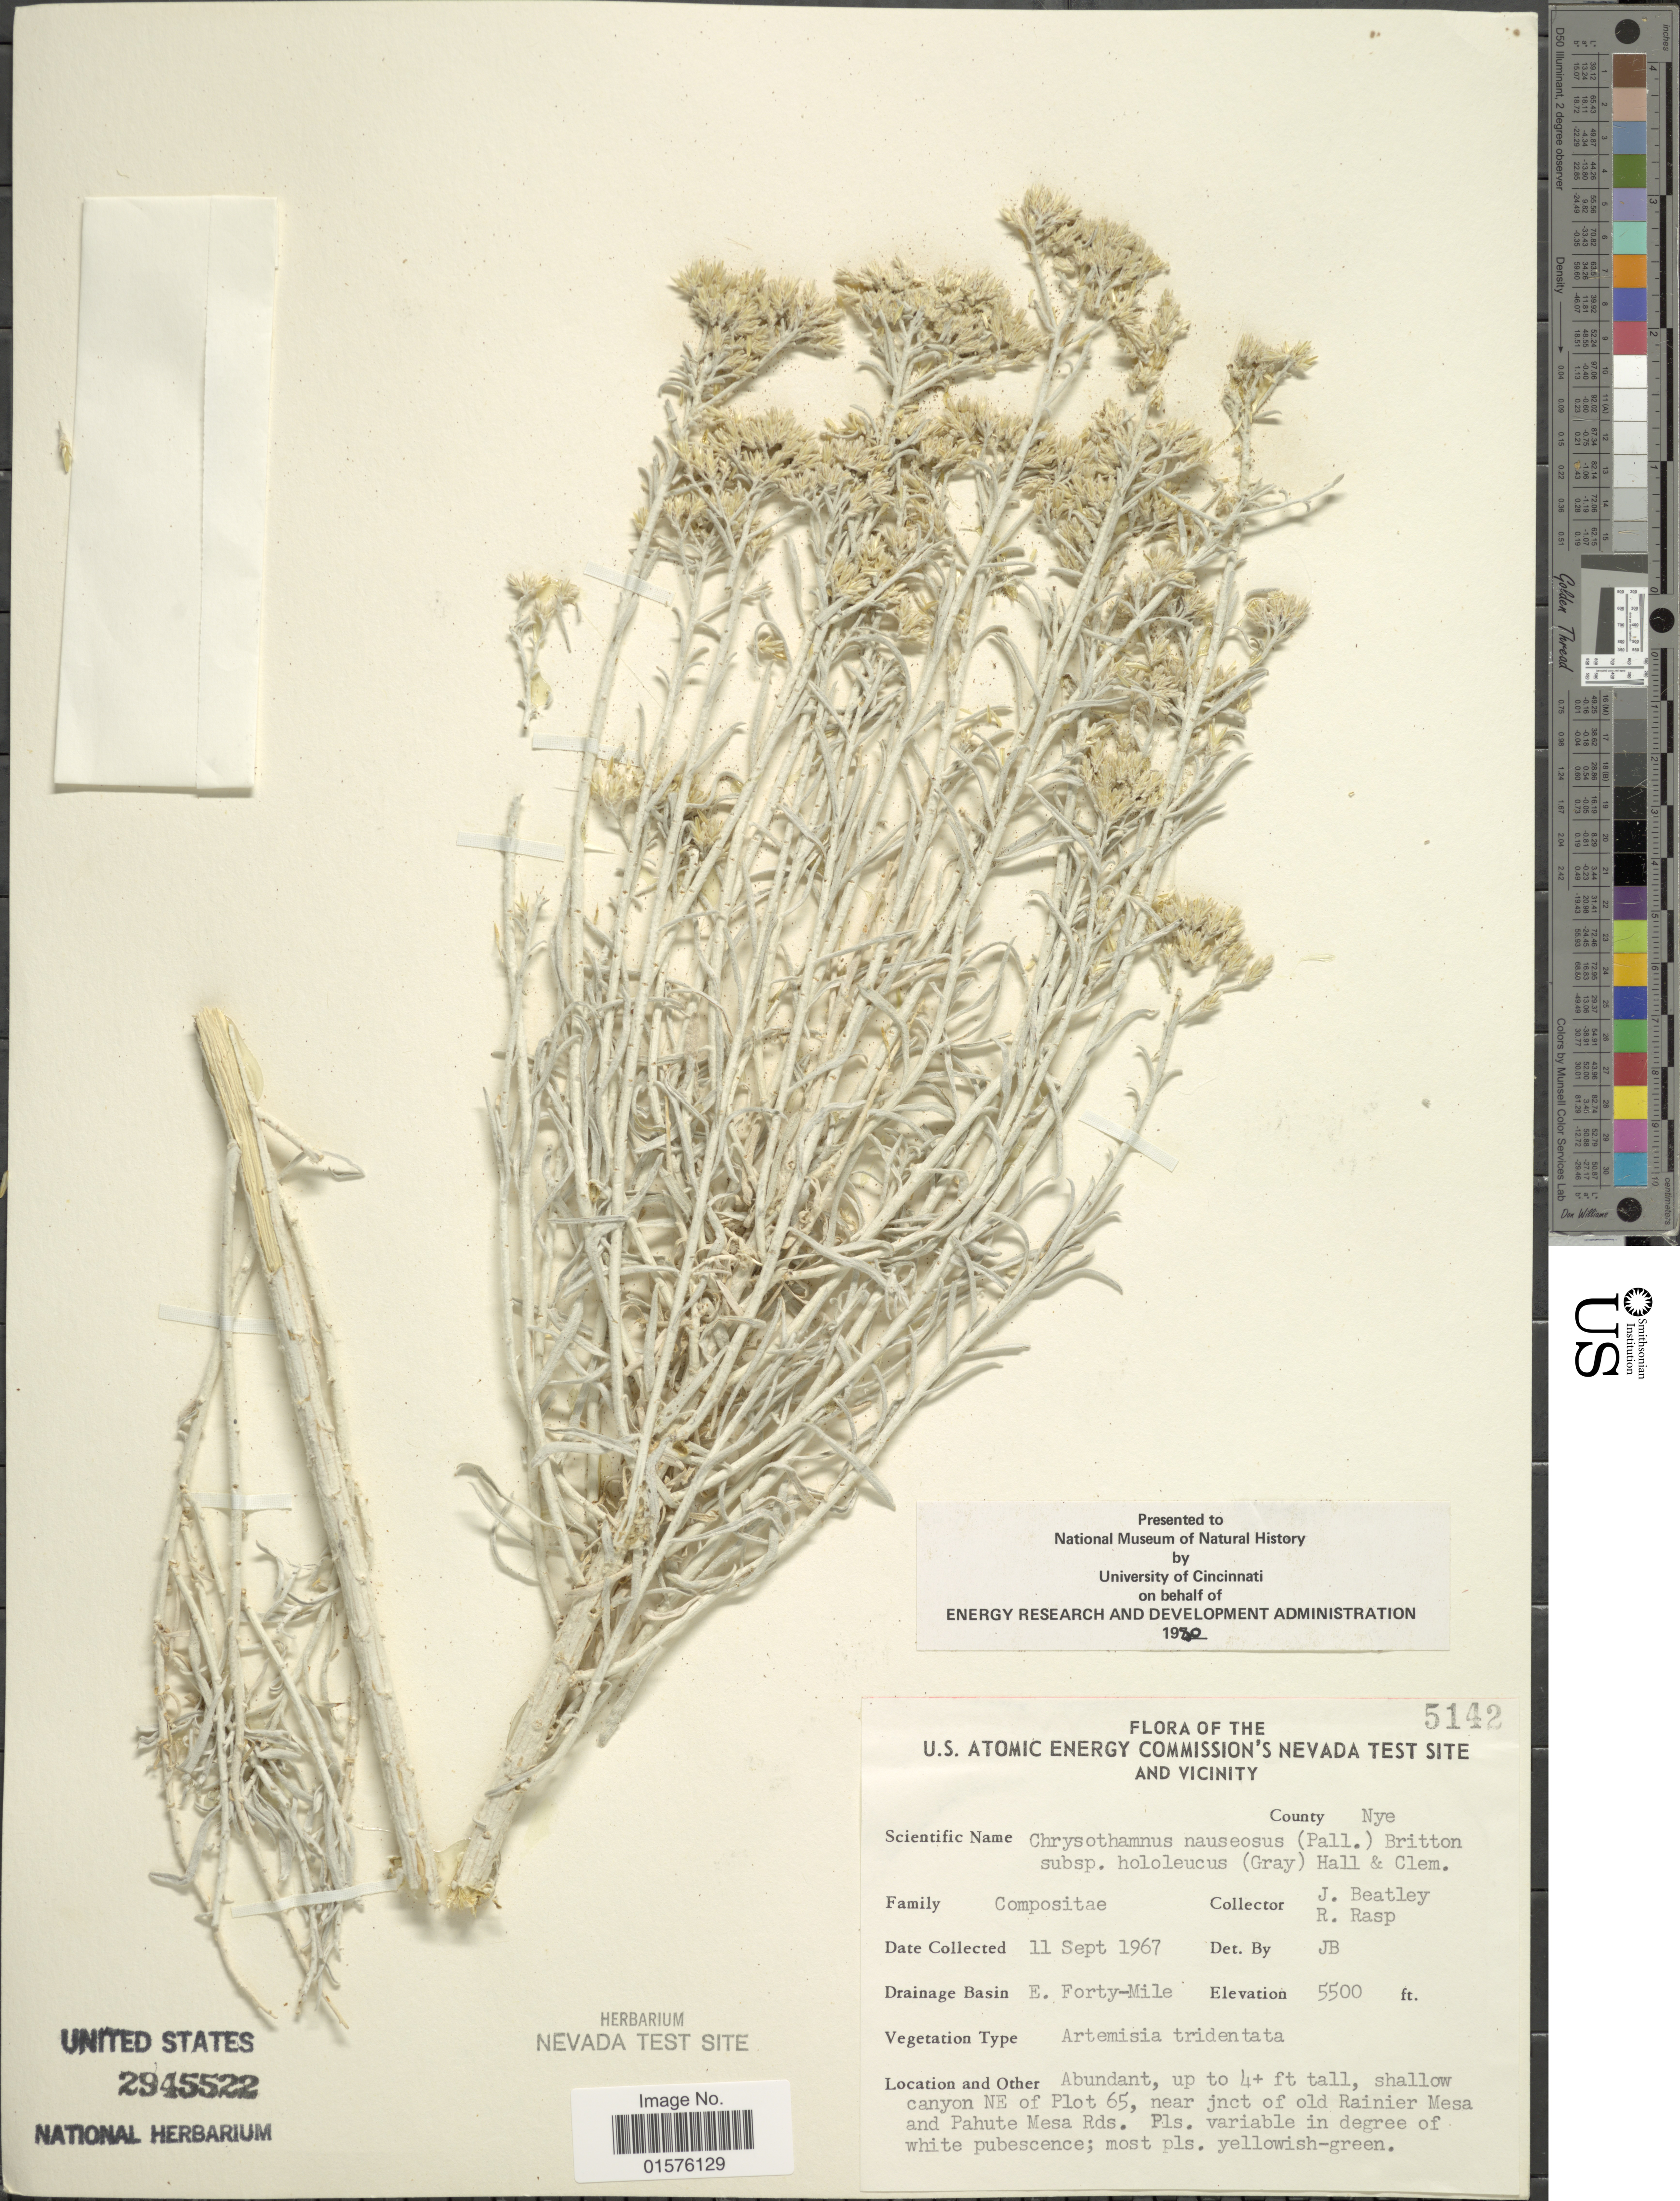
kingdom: Plantae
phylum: Tracheophyta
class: Magnoliopsida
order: Asterales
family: Asteraceae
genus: Ericameria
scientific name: Ericameria nauseosa var. hololeuca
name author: (A. Gray) G.L. Nesom & G.I. Baird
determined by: Urbatsch, Lowell E., Curator (LSU), Louisiana State University (UNITED STATES)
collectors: J. C. Beatley & R. Rasp.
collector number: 5142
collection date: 1967-09-11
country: United States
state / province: Nevada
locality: The U.S. Atomic Energy Commision's Nevada test site and vicinity, County: Nye, shallow canyon NE of Plot 65, near jnct of old Rainier Mesa and Pahute Mesa rds. Drainage basin: E. Forty-Mile.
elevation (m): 1676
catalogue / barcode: US 2945522